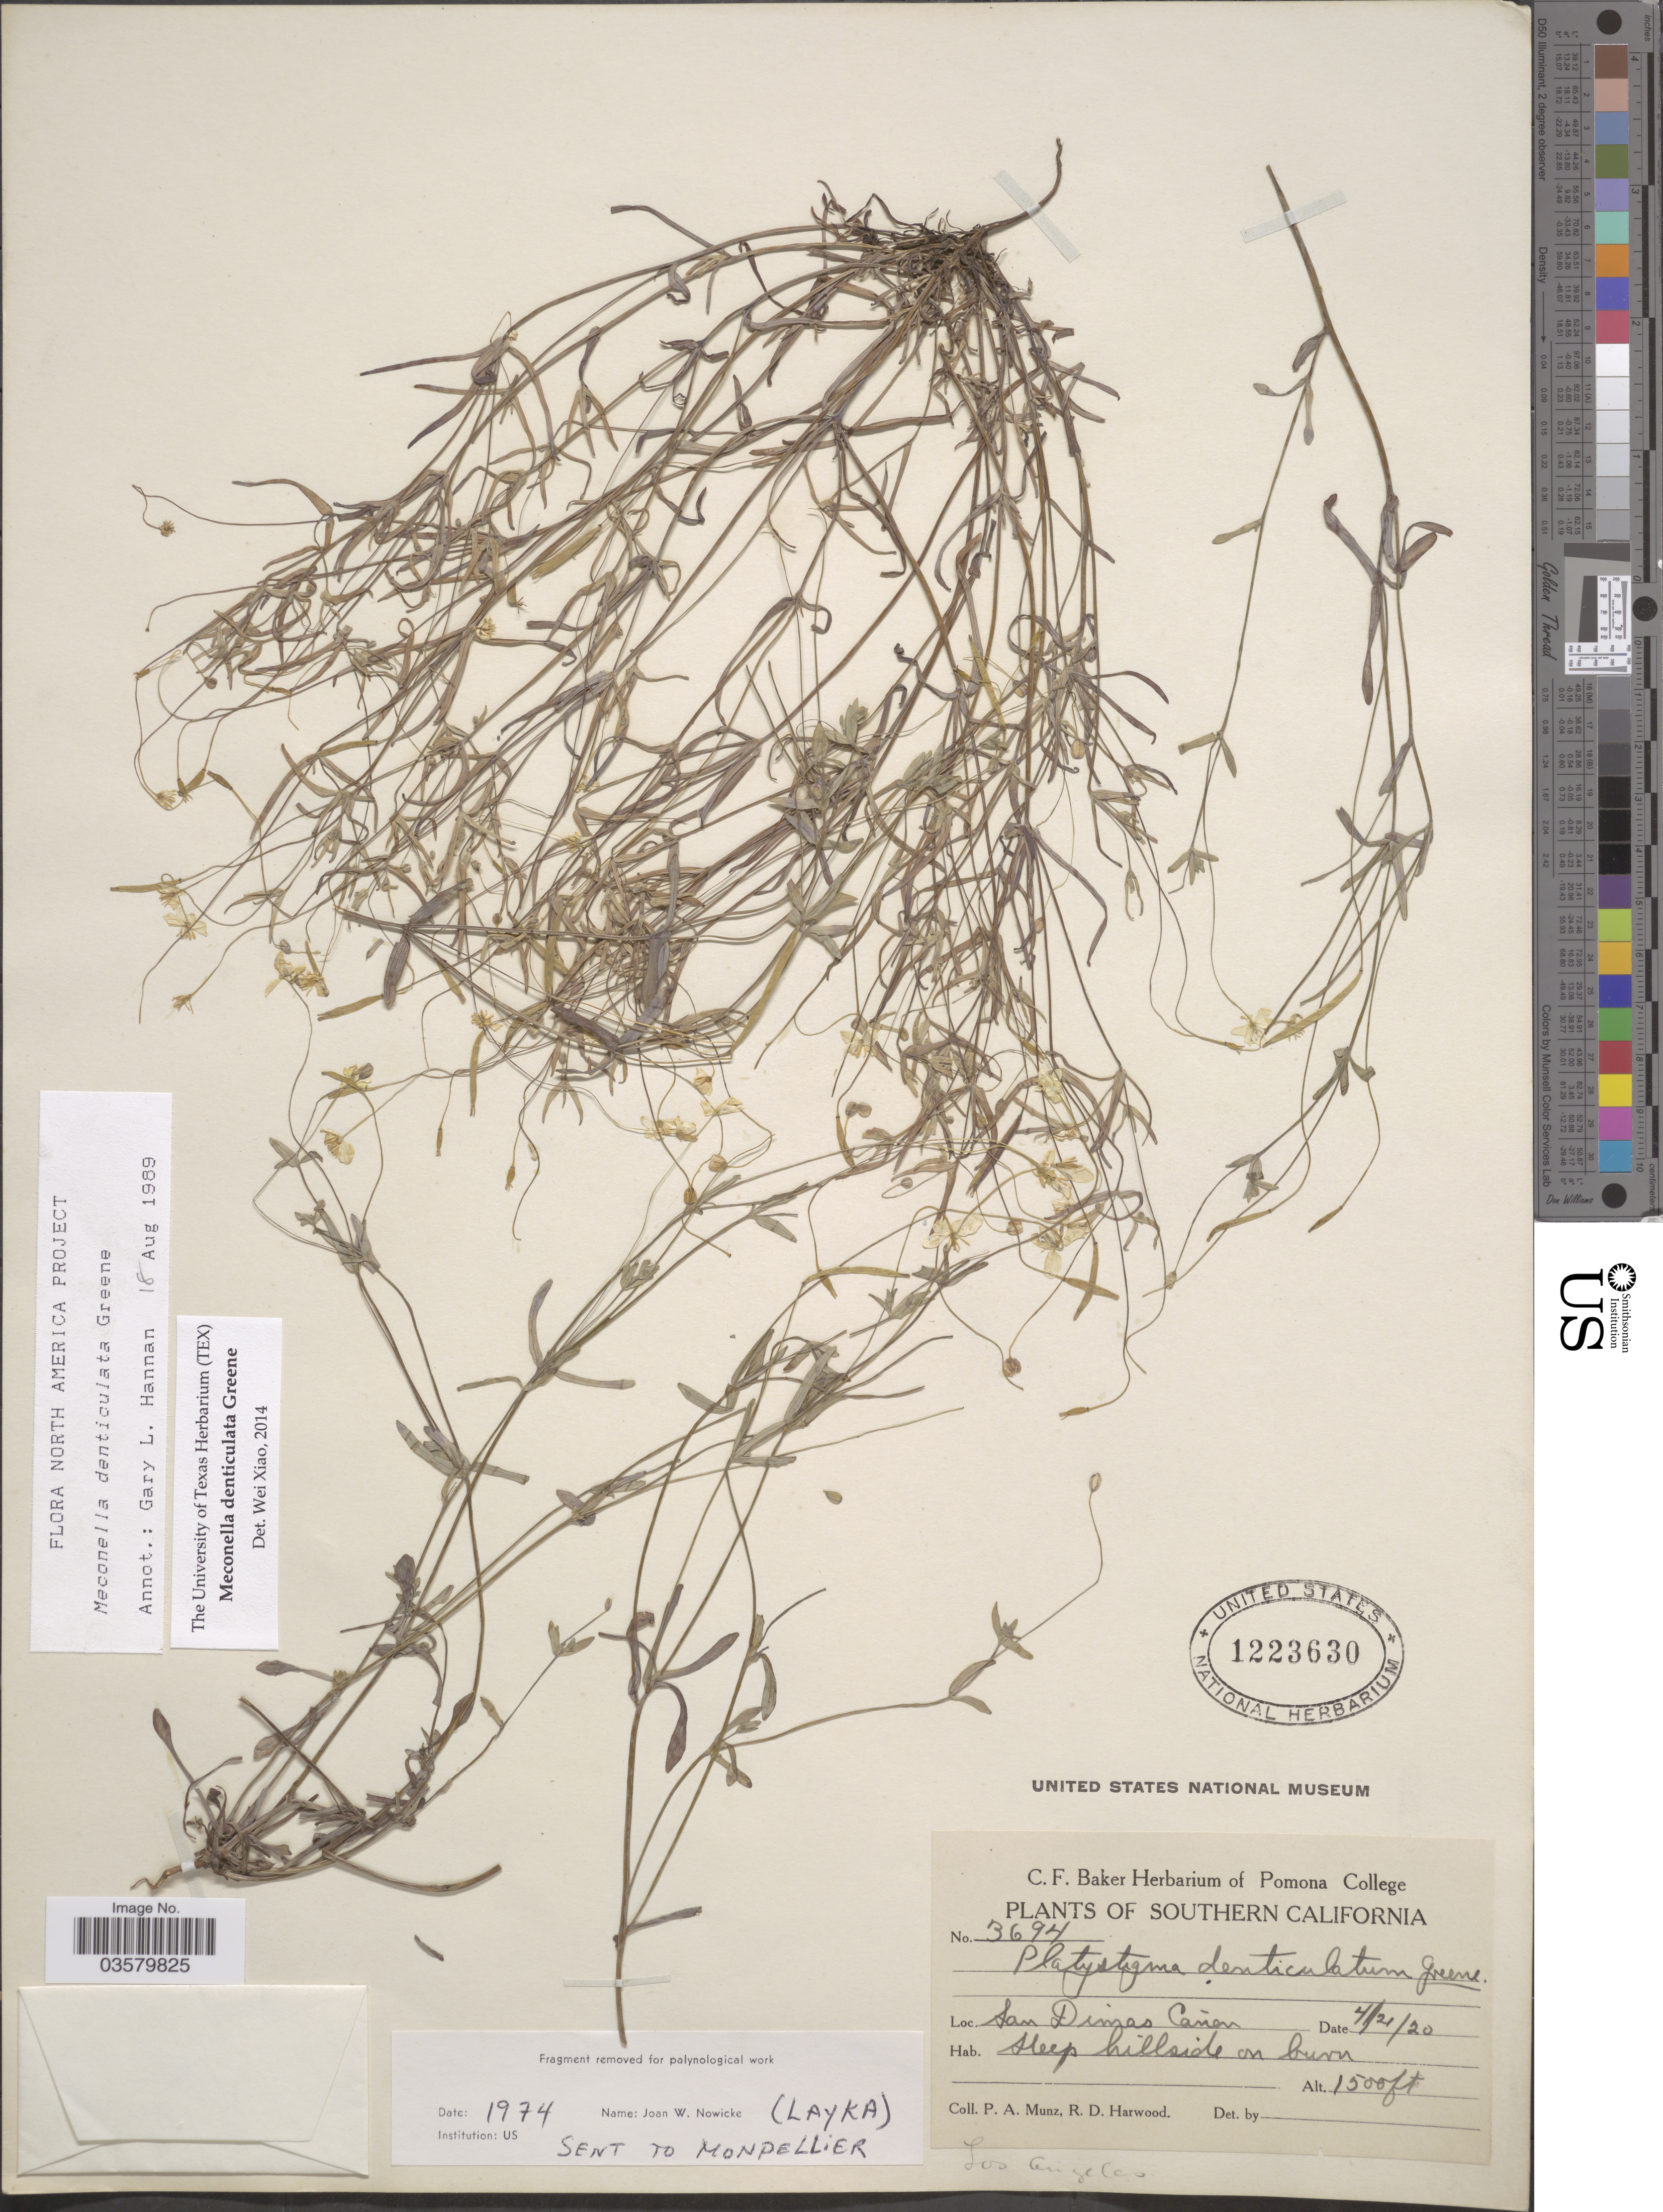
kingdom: Plantae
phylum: Tracheophyta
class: Magnoliopsida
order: Ranunculales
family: Papaveraceae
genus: Meconella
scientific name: Meconella denticulata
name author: Greene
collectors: P. A. Munz & R. Harwood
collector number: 3694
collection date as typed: Transcribed d/m/y: 21/4/20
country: United States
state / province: California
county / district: Los Angeles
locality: Southern California. San Dimas Cañon. Los Angeles.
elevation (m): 457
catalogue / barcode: US 1223630